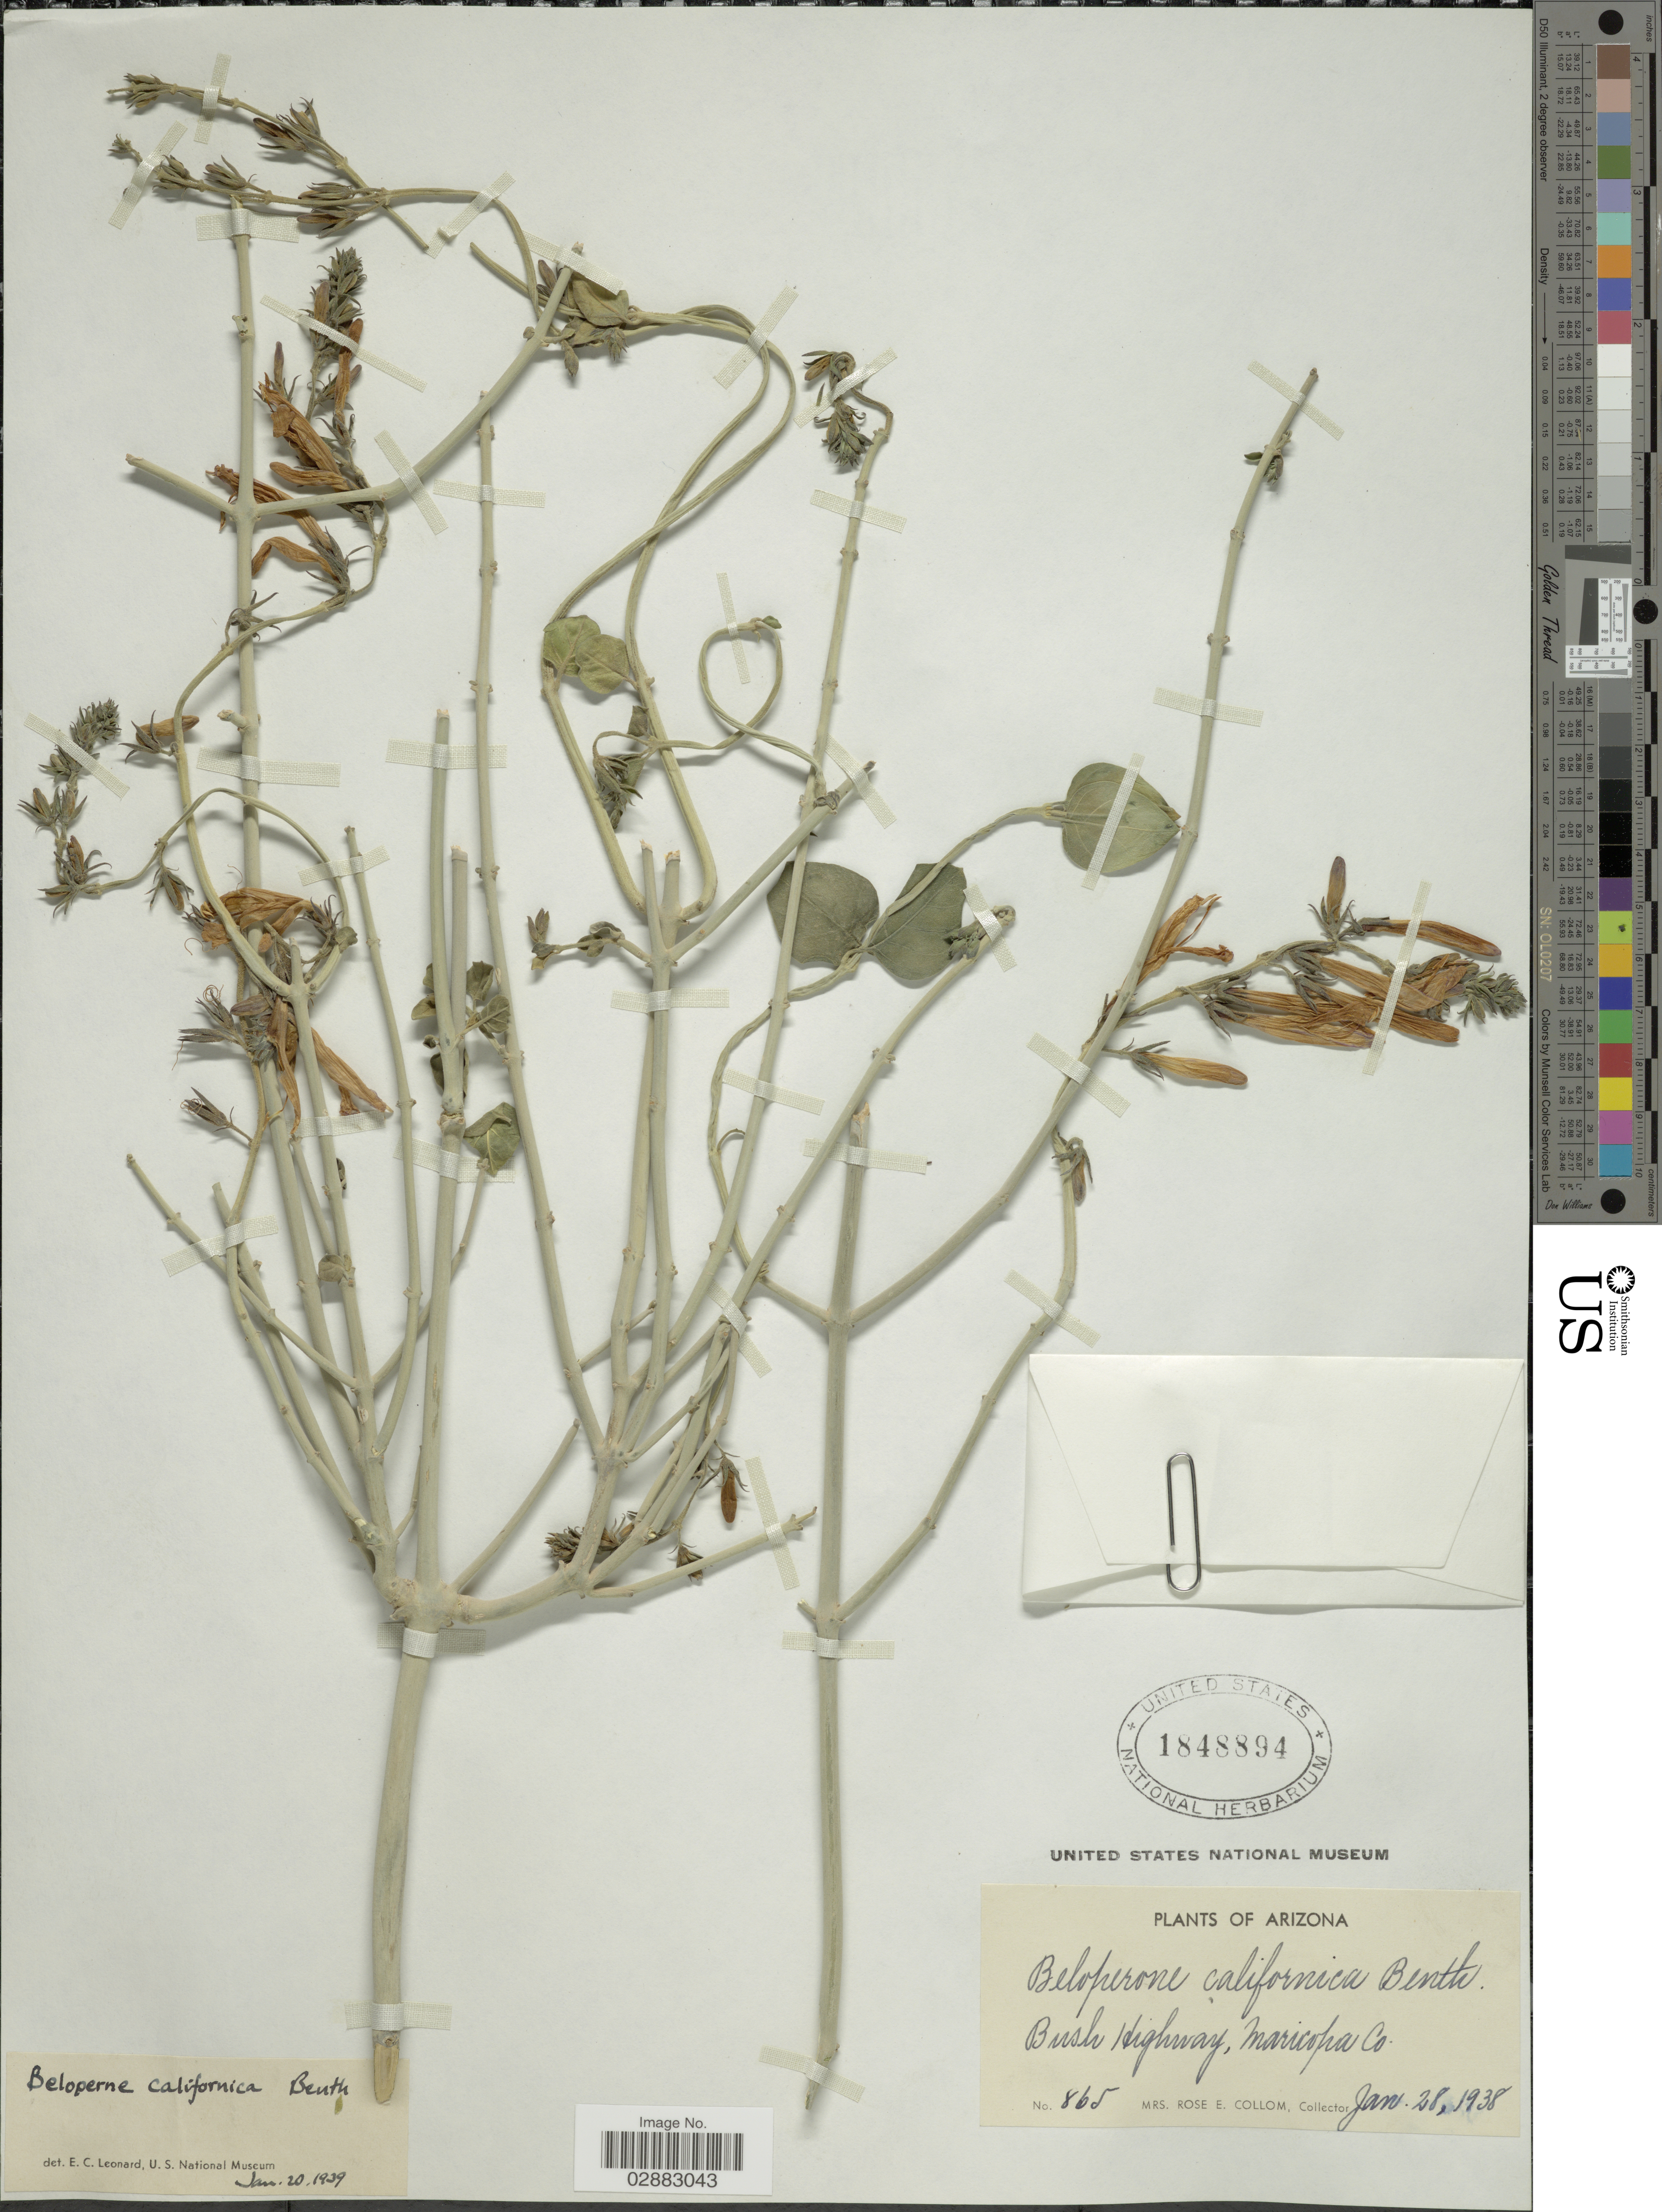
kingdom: Plantae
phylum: Tracheophyta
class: Magnoliopsida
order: Lamiales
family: Acanthaceae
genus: Beloperone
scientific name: Beloperone californica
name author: Benth.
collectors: R. E. Collom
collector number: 865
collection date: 1938-01-28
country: United States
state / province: Arizona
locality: Bush Highway, Maricopa Co.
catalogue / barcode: US 1848894